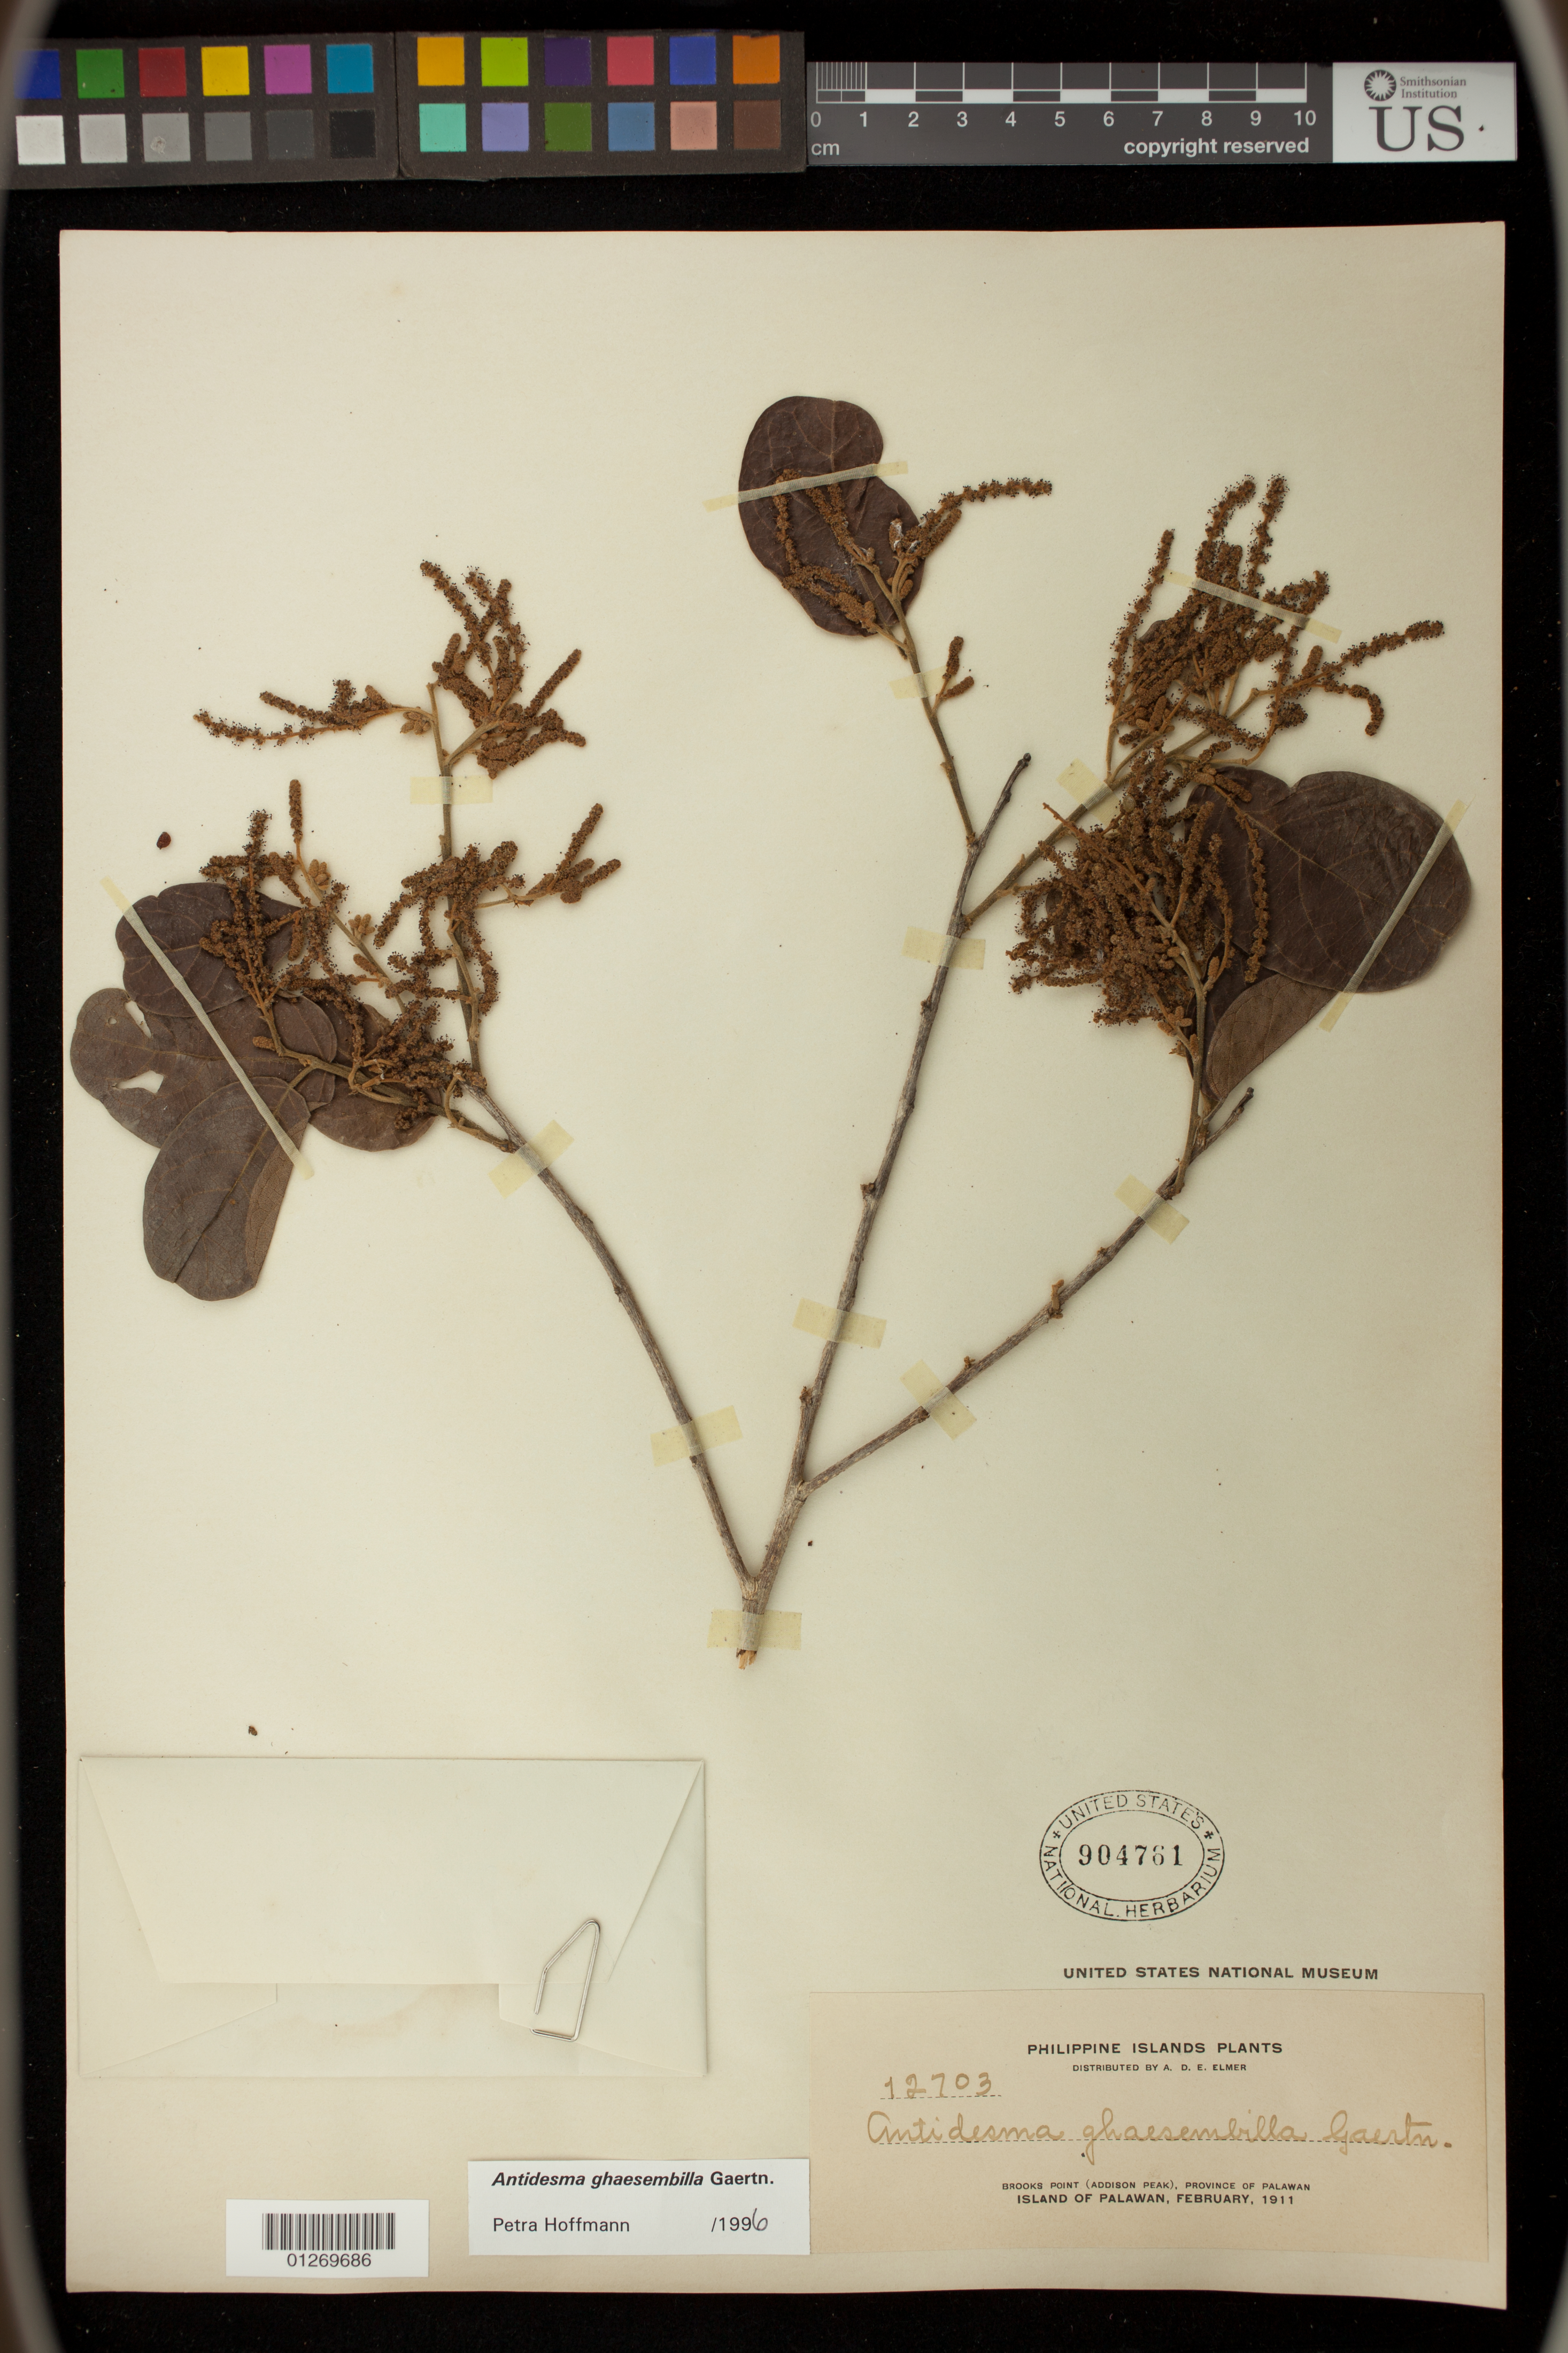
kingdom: Plantae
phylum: Tracheophyta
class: Magnoliopsida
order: Malpighiales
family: Phyllanthaceae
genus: Antidesma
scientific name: Antidesma ghaesembilla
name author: Gaertn.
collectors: A. D. E. Elmer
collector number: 12703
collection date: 1911-02-01/1911-02-28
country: Philippines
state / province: Mimaropa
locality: Brooks Point at Addison Peak on the Island of Palawan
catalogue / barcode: US 904761